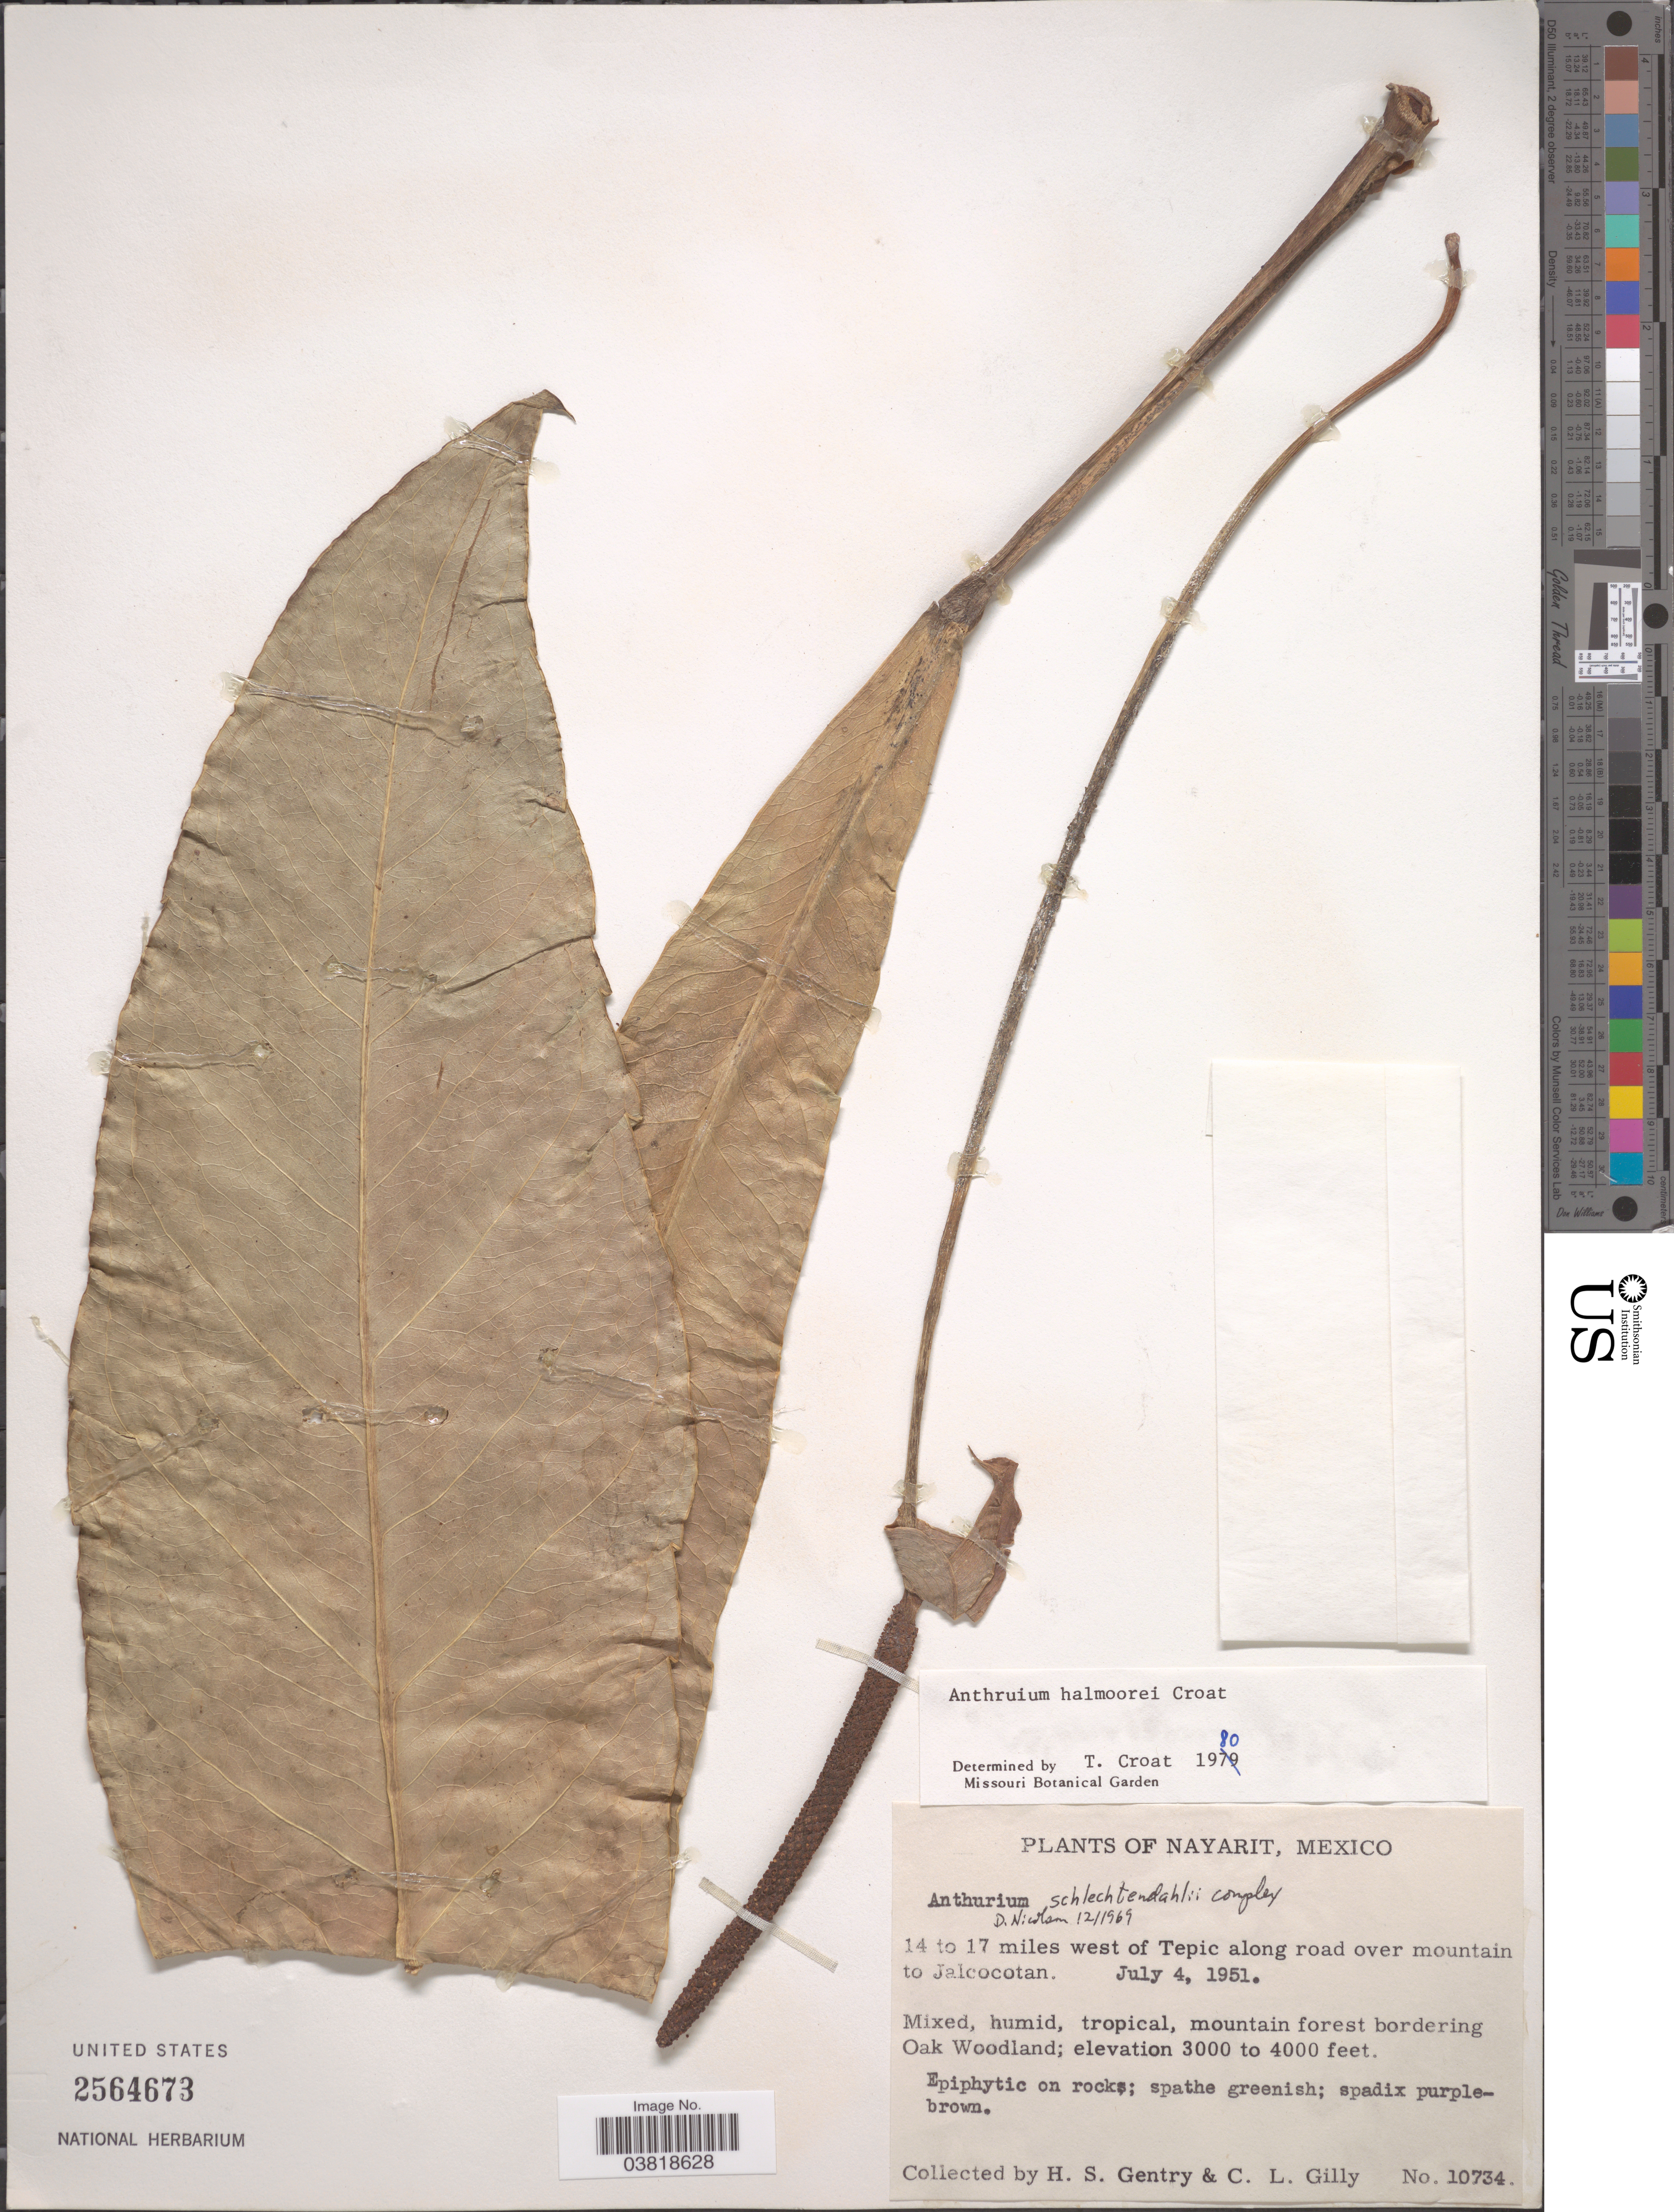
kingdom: Plantae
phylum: Tracheophyta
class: Liliopsida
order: Alismatales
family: Araceae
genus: Anthurium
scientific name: Anthurium halmoorei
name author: Croat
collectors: H. S. Gentry & C. Gilly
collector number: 10734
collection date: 1951-07-04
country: Mexico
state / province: Nayarit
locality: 14 to 17 miles west of Tepic along road over mountain to Jalcocotan. Mountain forest bordering Oak Woodland.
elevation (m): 914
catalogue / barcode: US 2564673